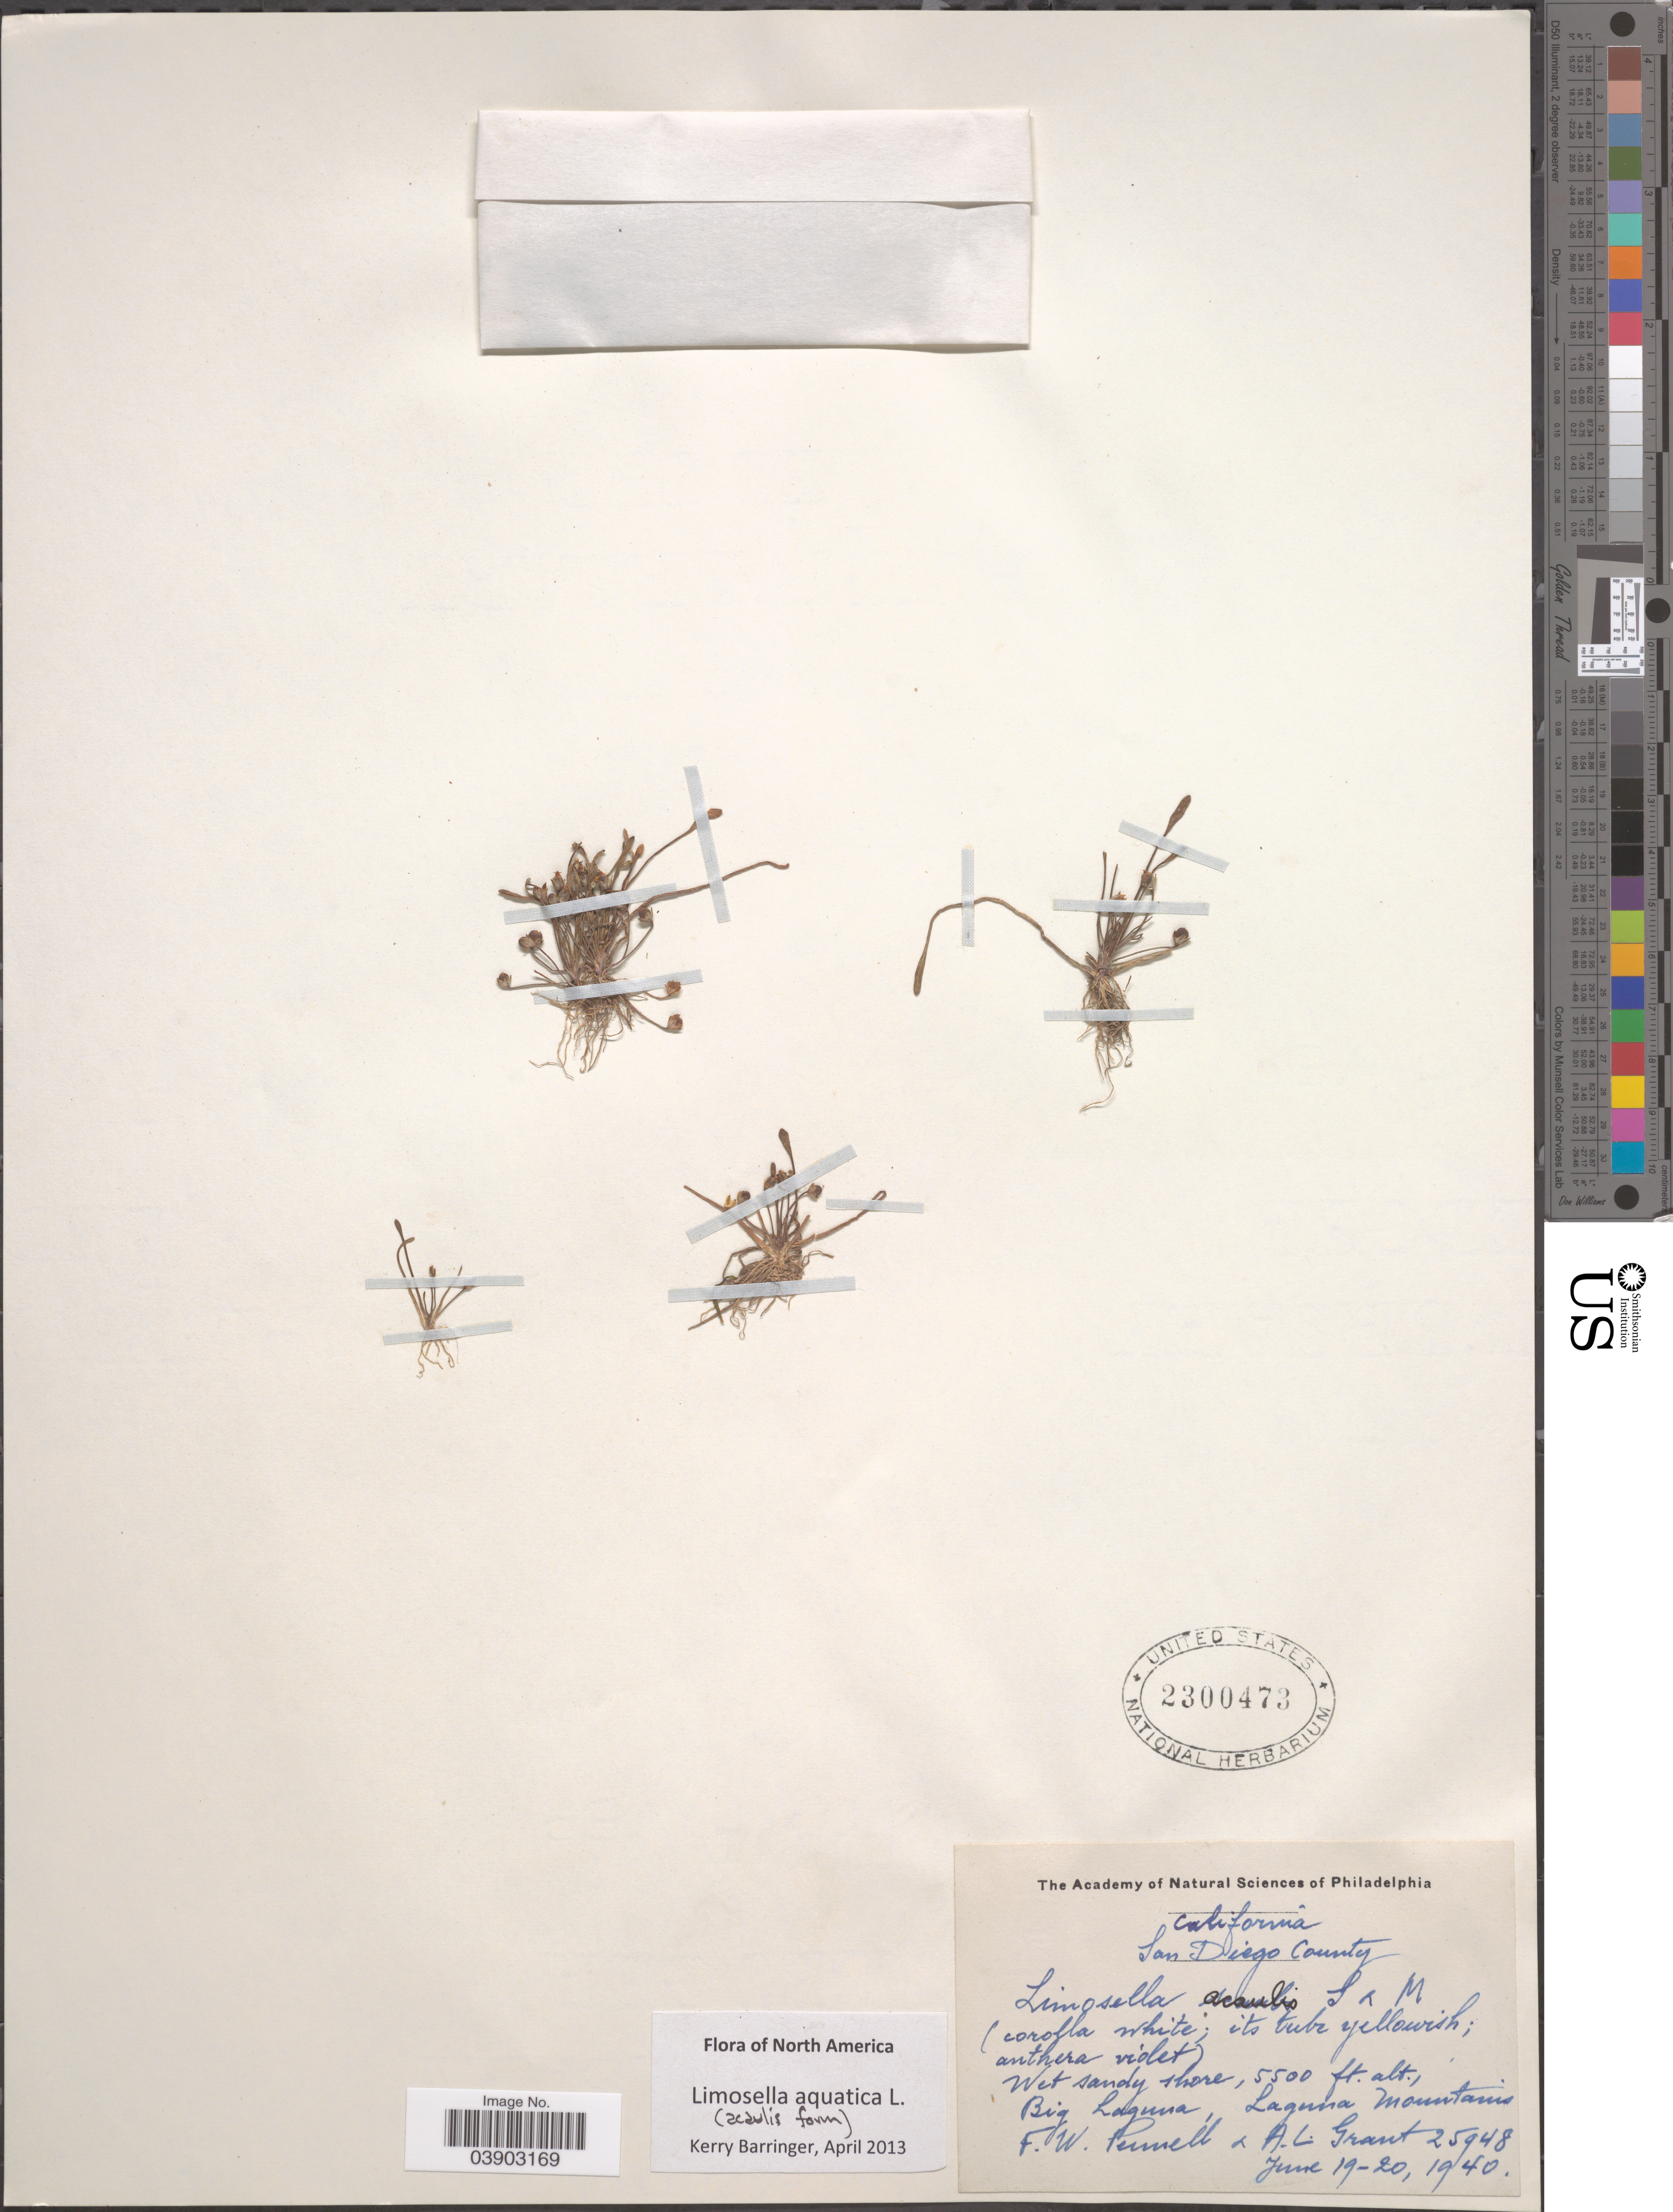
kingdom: Plantae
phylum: Tracheophyta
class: Magnoliopsida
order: Lamiales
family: Scrophulariaceae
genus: Limosella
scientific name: Limosella acaulis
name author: Sessé & Moc.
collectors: F. W. Pennell & A. L. Grant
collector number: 25948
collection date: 1940-06-19/1940-06-20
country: United States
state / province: California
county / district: San Diego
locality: San Diego County. Wet sandy shore, Big Laguna, Laguna Mountains.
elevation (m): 1676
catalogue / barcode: US 2300473